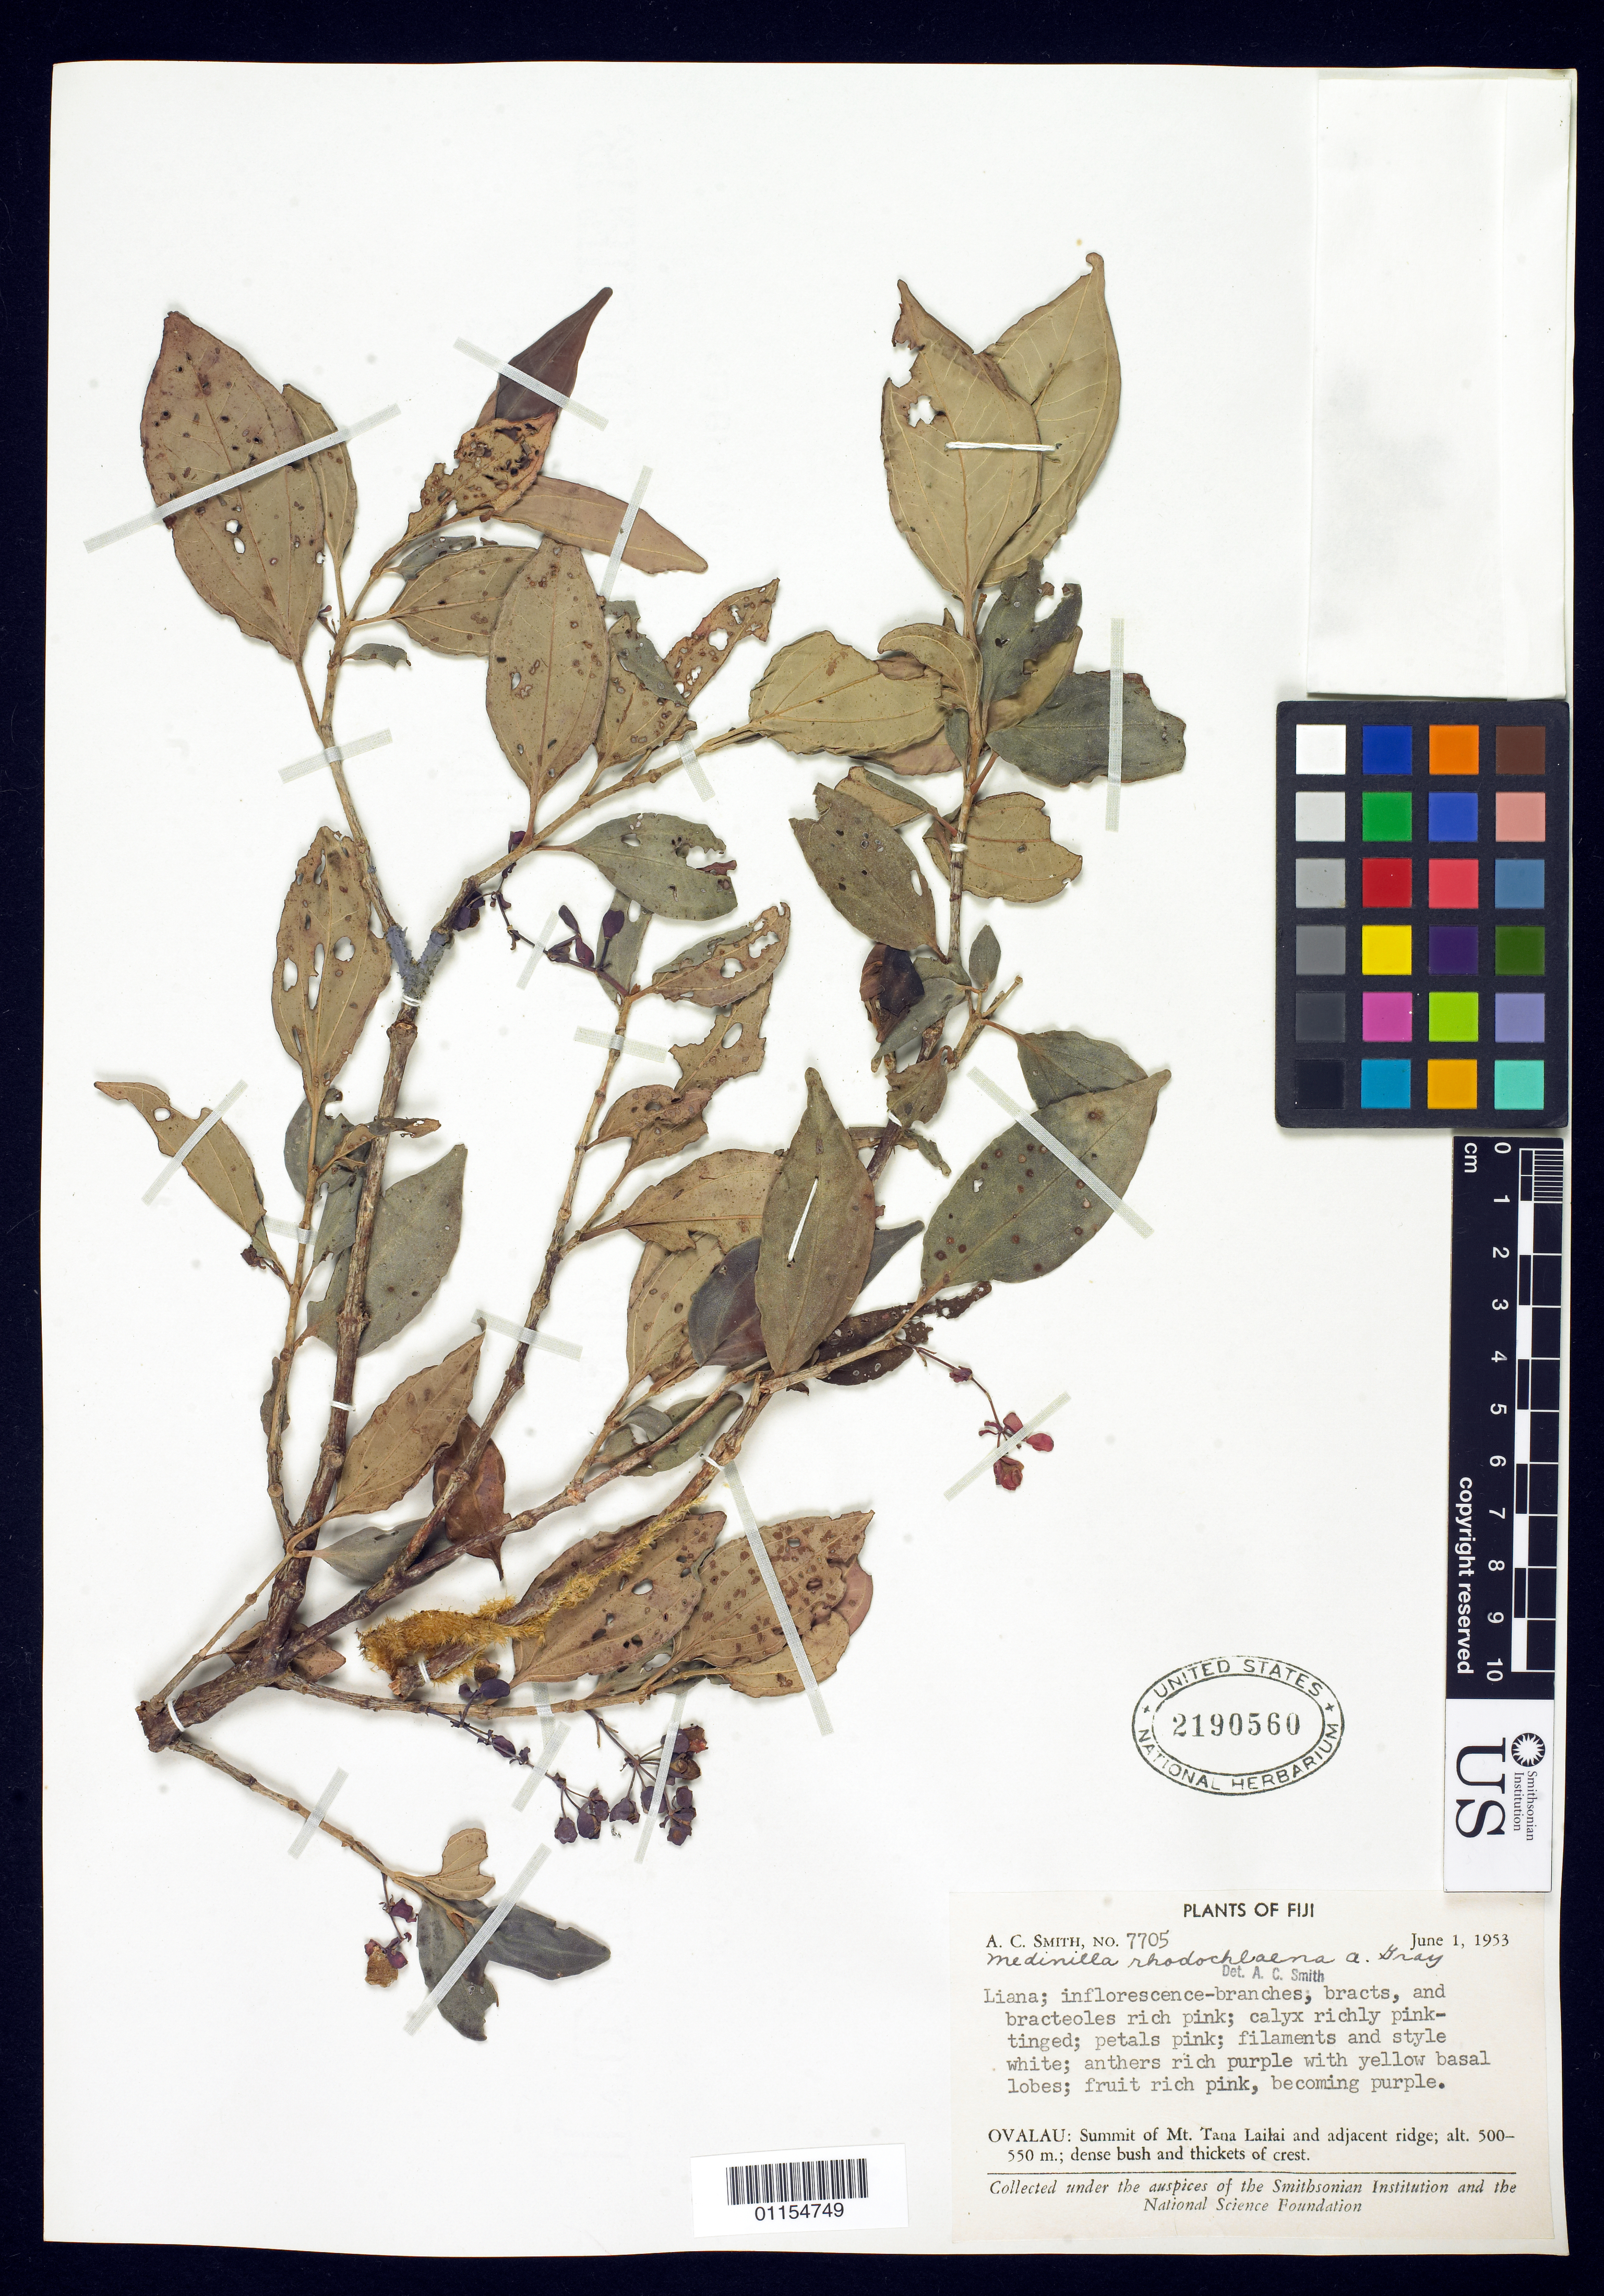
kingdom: Plantae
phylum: Tracheophyta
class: Magnoliopsida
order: Myrtales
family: Melastomataceae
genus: Medinilla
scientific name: Medinilla rhodochlaena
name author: A. Gray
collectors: A. C. Smith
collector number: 7705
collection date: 1953-06-01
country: Fiji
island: Ovalau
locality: Summit of Mt. Tana Lailai and adjacent ridge, Ovalau, Fiji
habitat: Dense bush and thickets of crest.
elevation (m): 500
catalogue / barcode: US 2190560